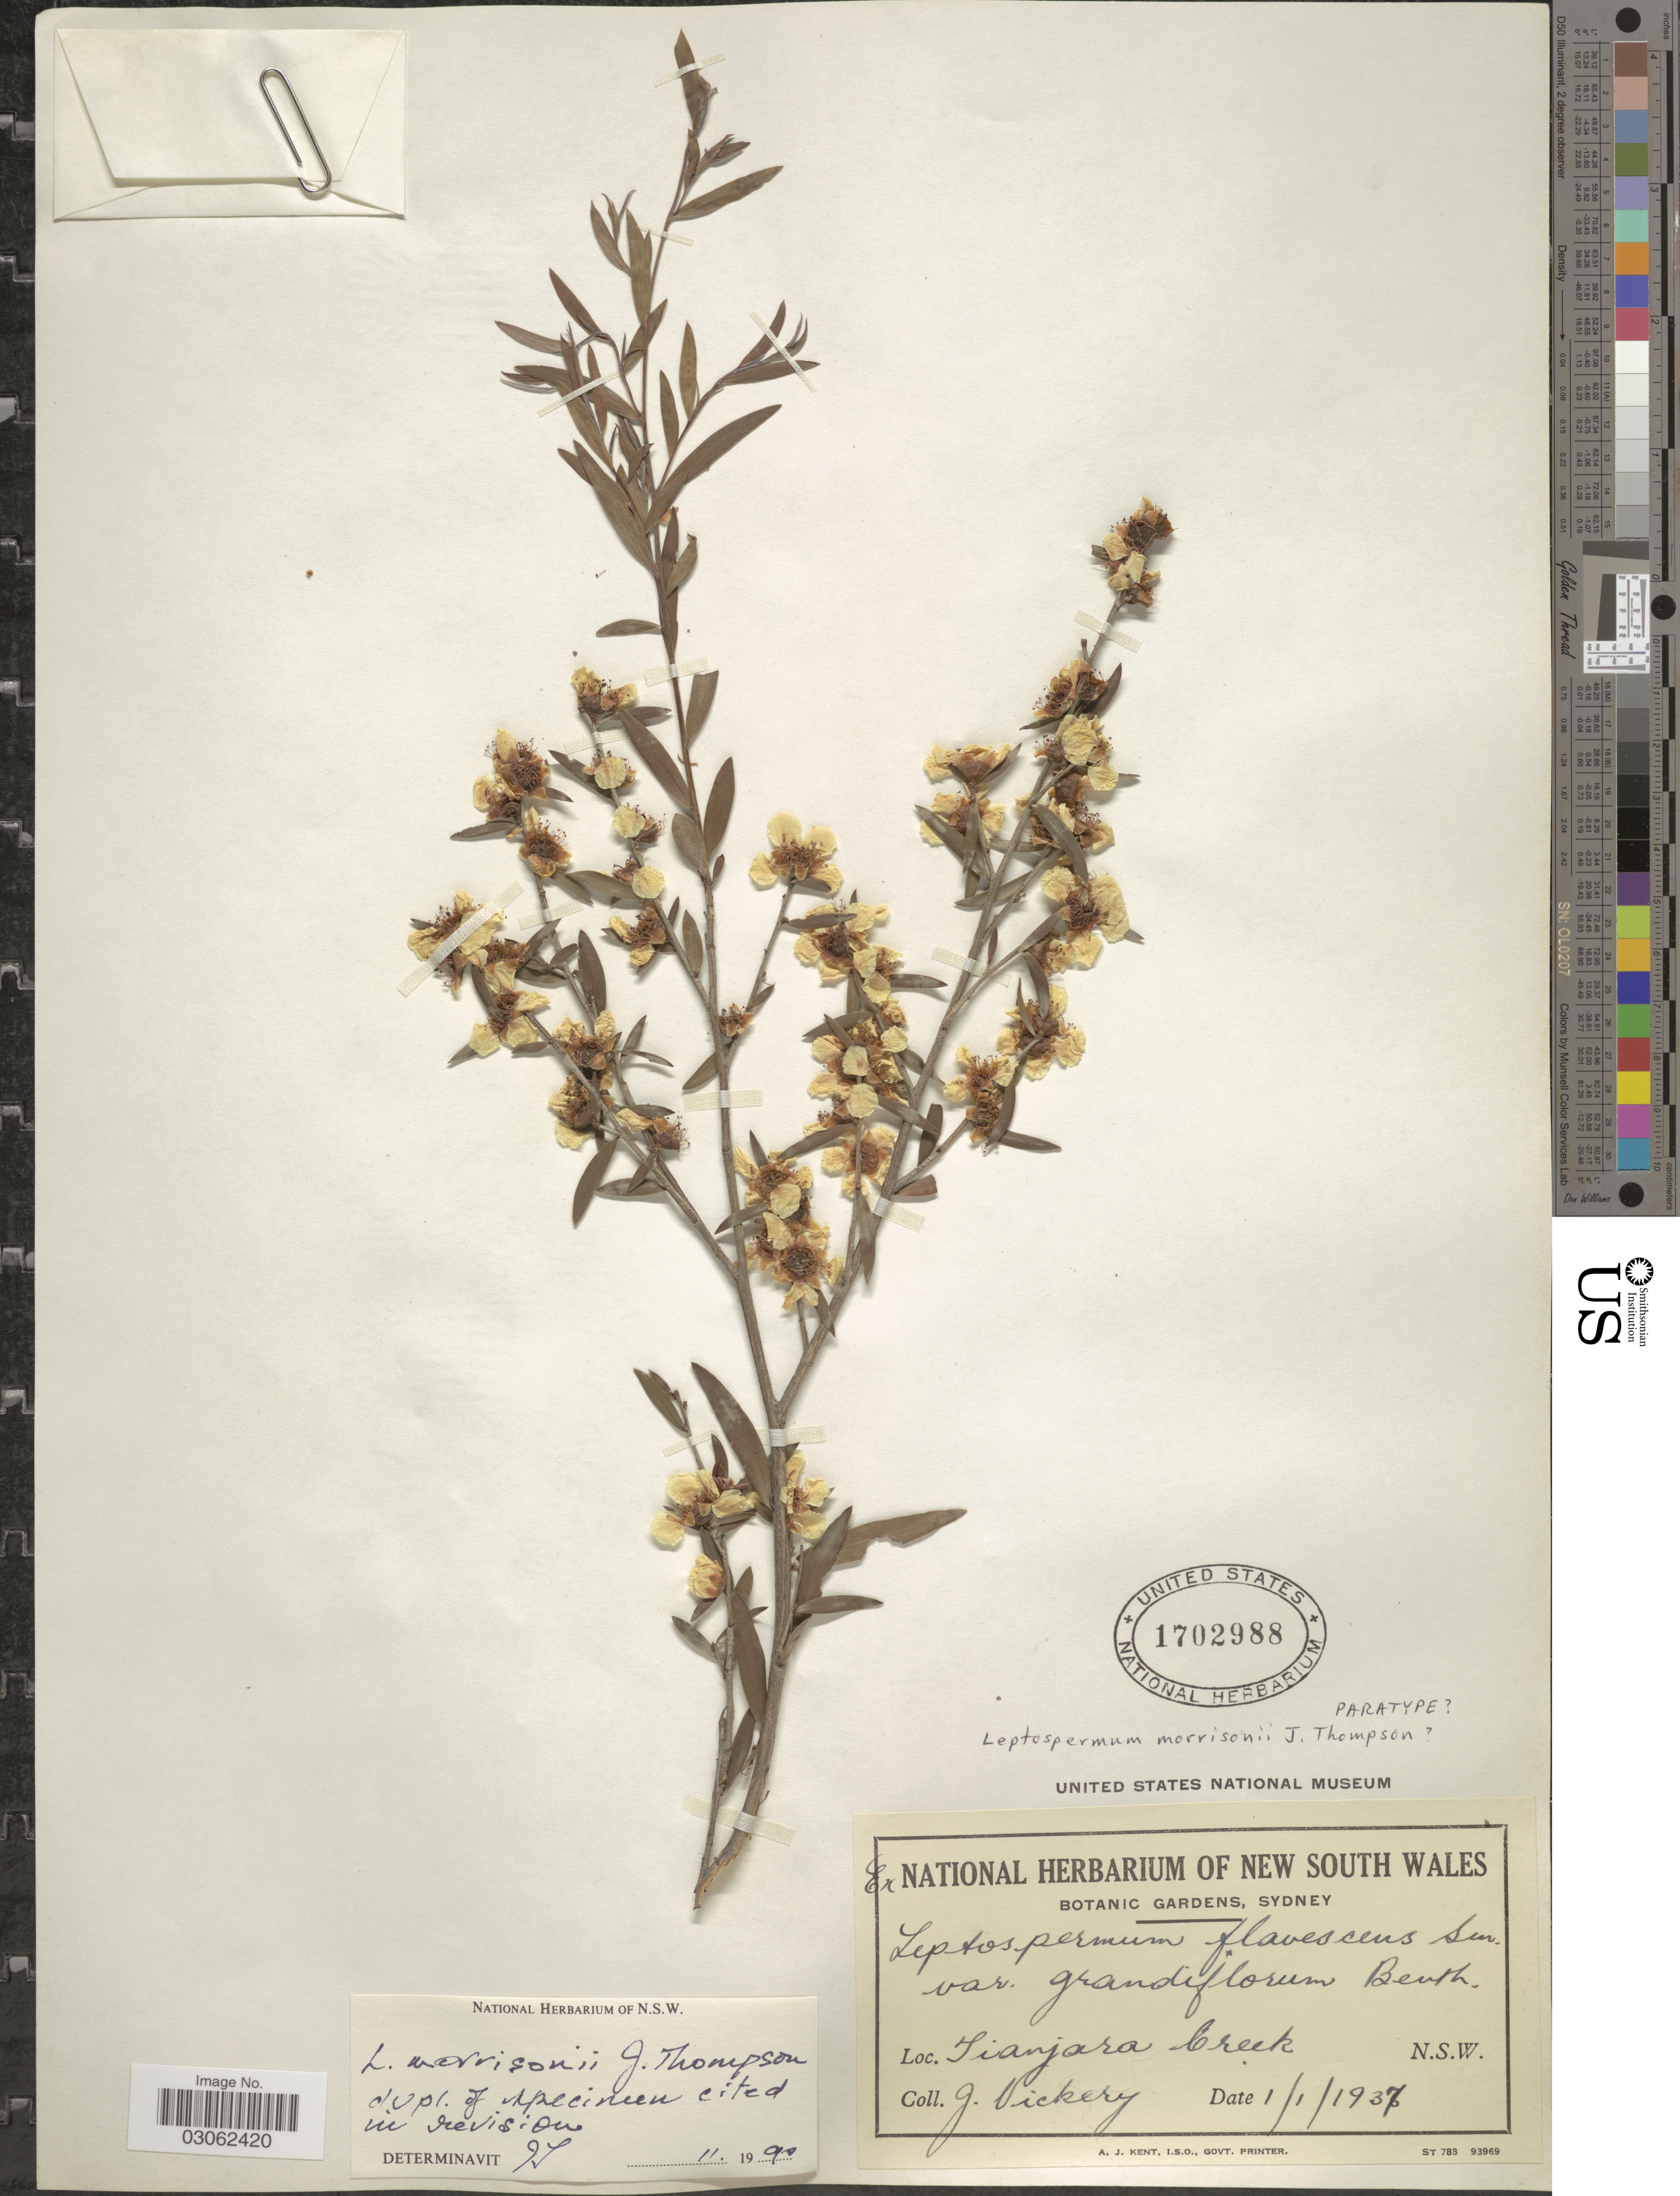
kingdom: Plantae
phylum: Tracheophyta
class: Magnoliopsida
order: Myrtales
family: Myrtaceae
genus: Leptospermum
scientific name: Leptospermum morrisonii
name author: Joy Thomps.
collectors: J. Vickery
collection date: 1937-01-01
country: Australia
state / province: New South Wales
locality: Tianjara Creek. N.S.W.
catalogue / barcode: US 1702988